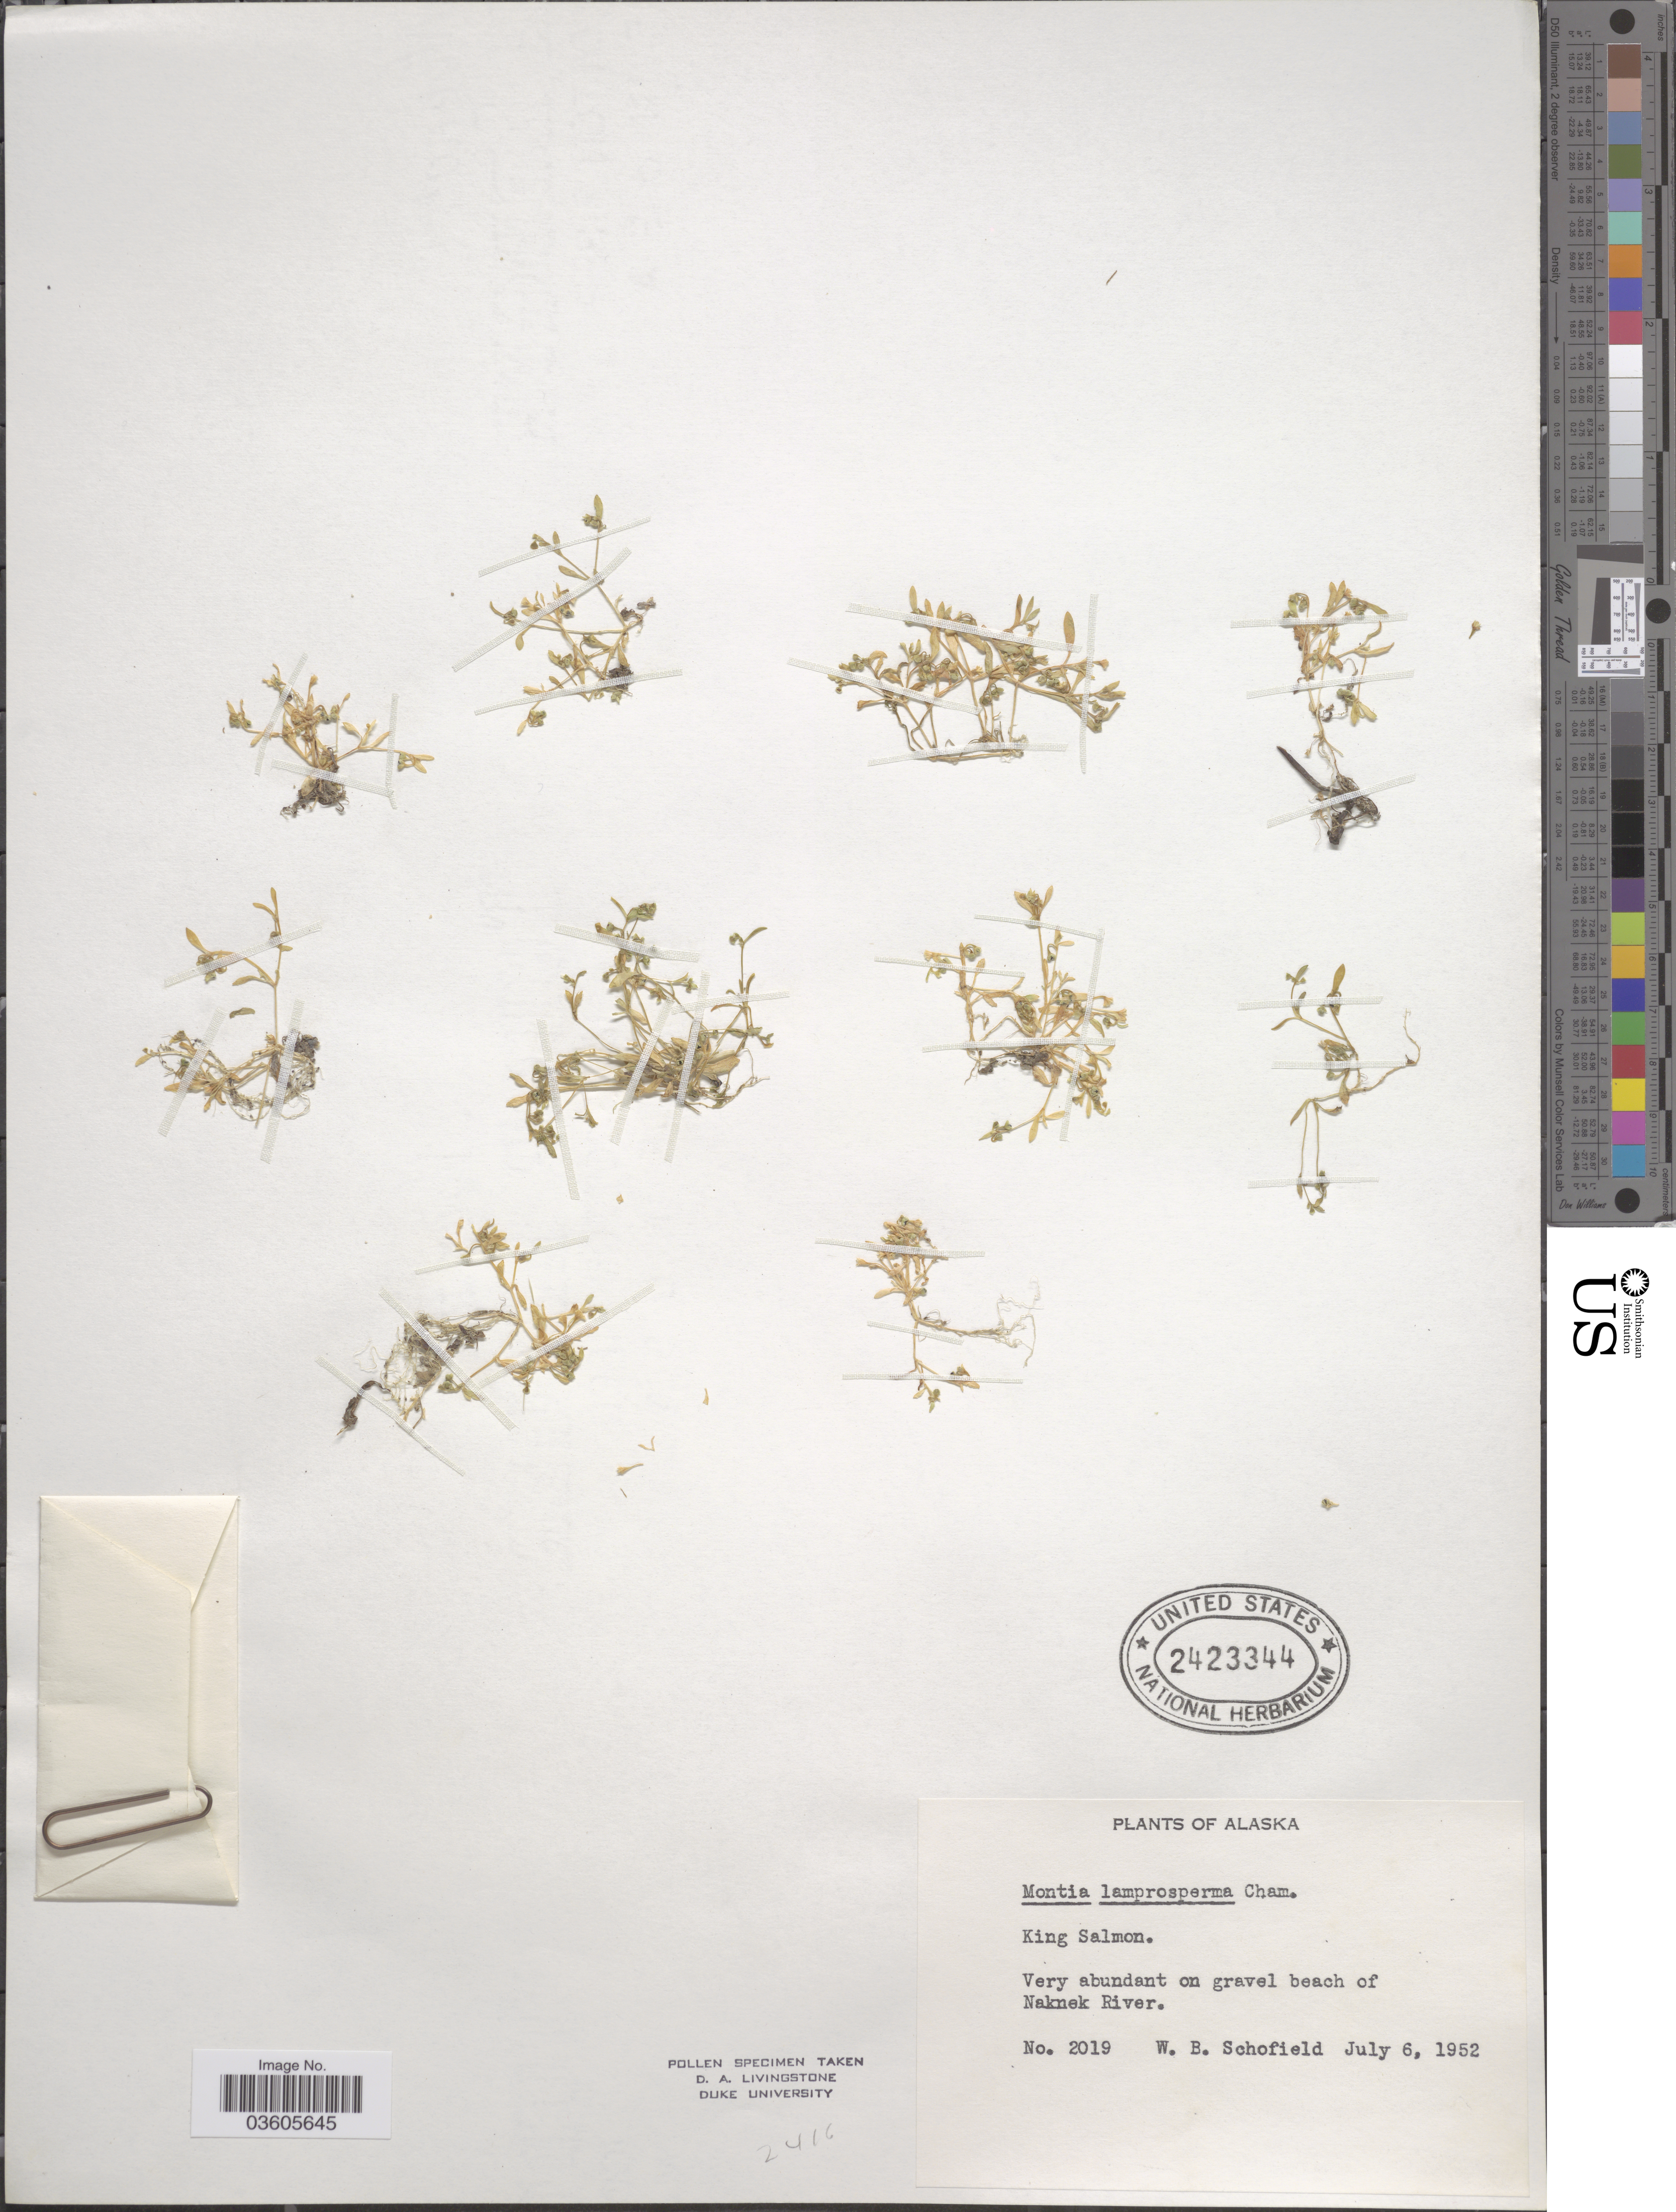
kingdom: Plantae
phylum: Tracheophyta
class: Magnoliopsida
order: Caryophyllales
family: Montiaceae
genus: Montia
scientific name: Montia fontana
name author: L.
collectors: W. Schofield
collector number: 2019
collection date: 1952-07-06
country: United States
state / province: Alaska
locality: King Salmon. On gravel beach of Naknek River.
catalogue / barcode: US 2423344